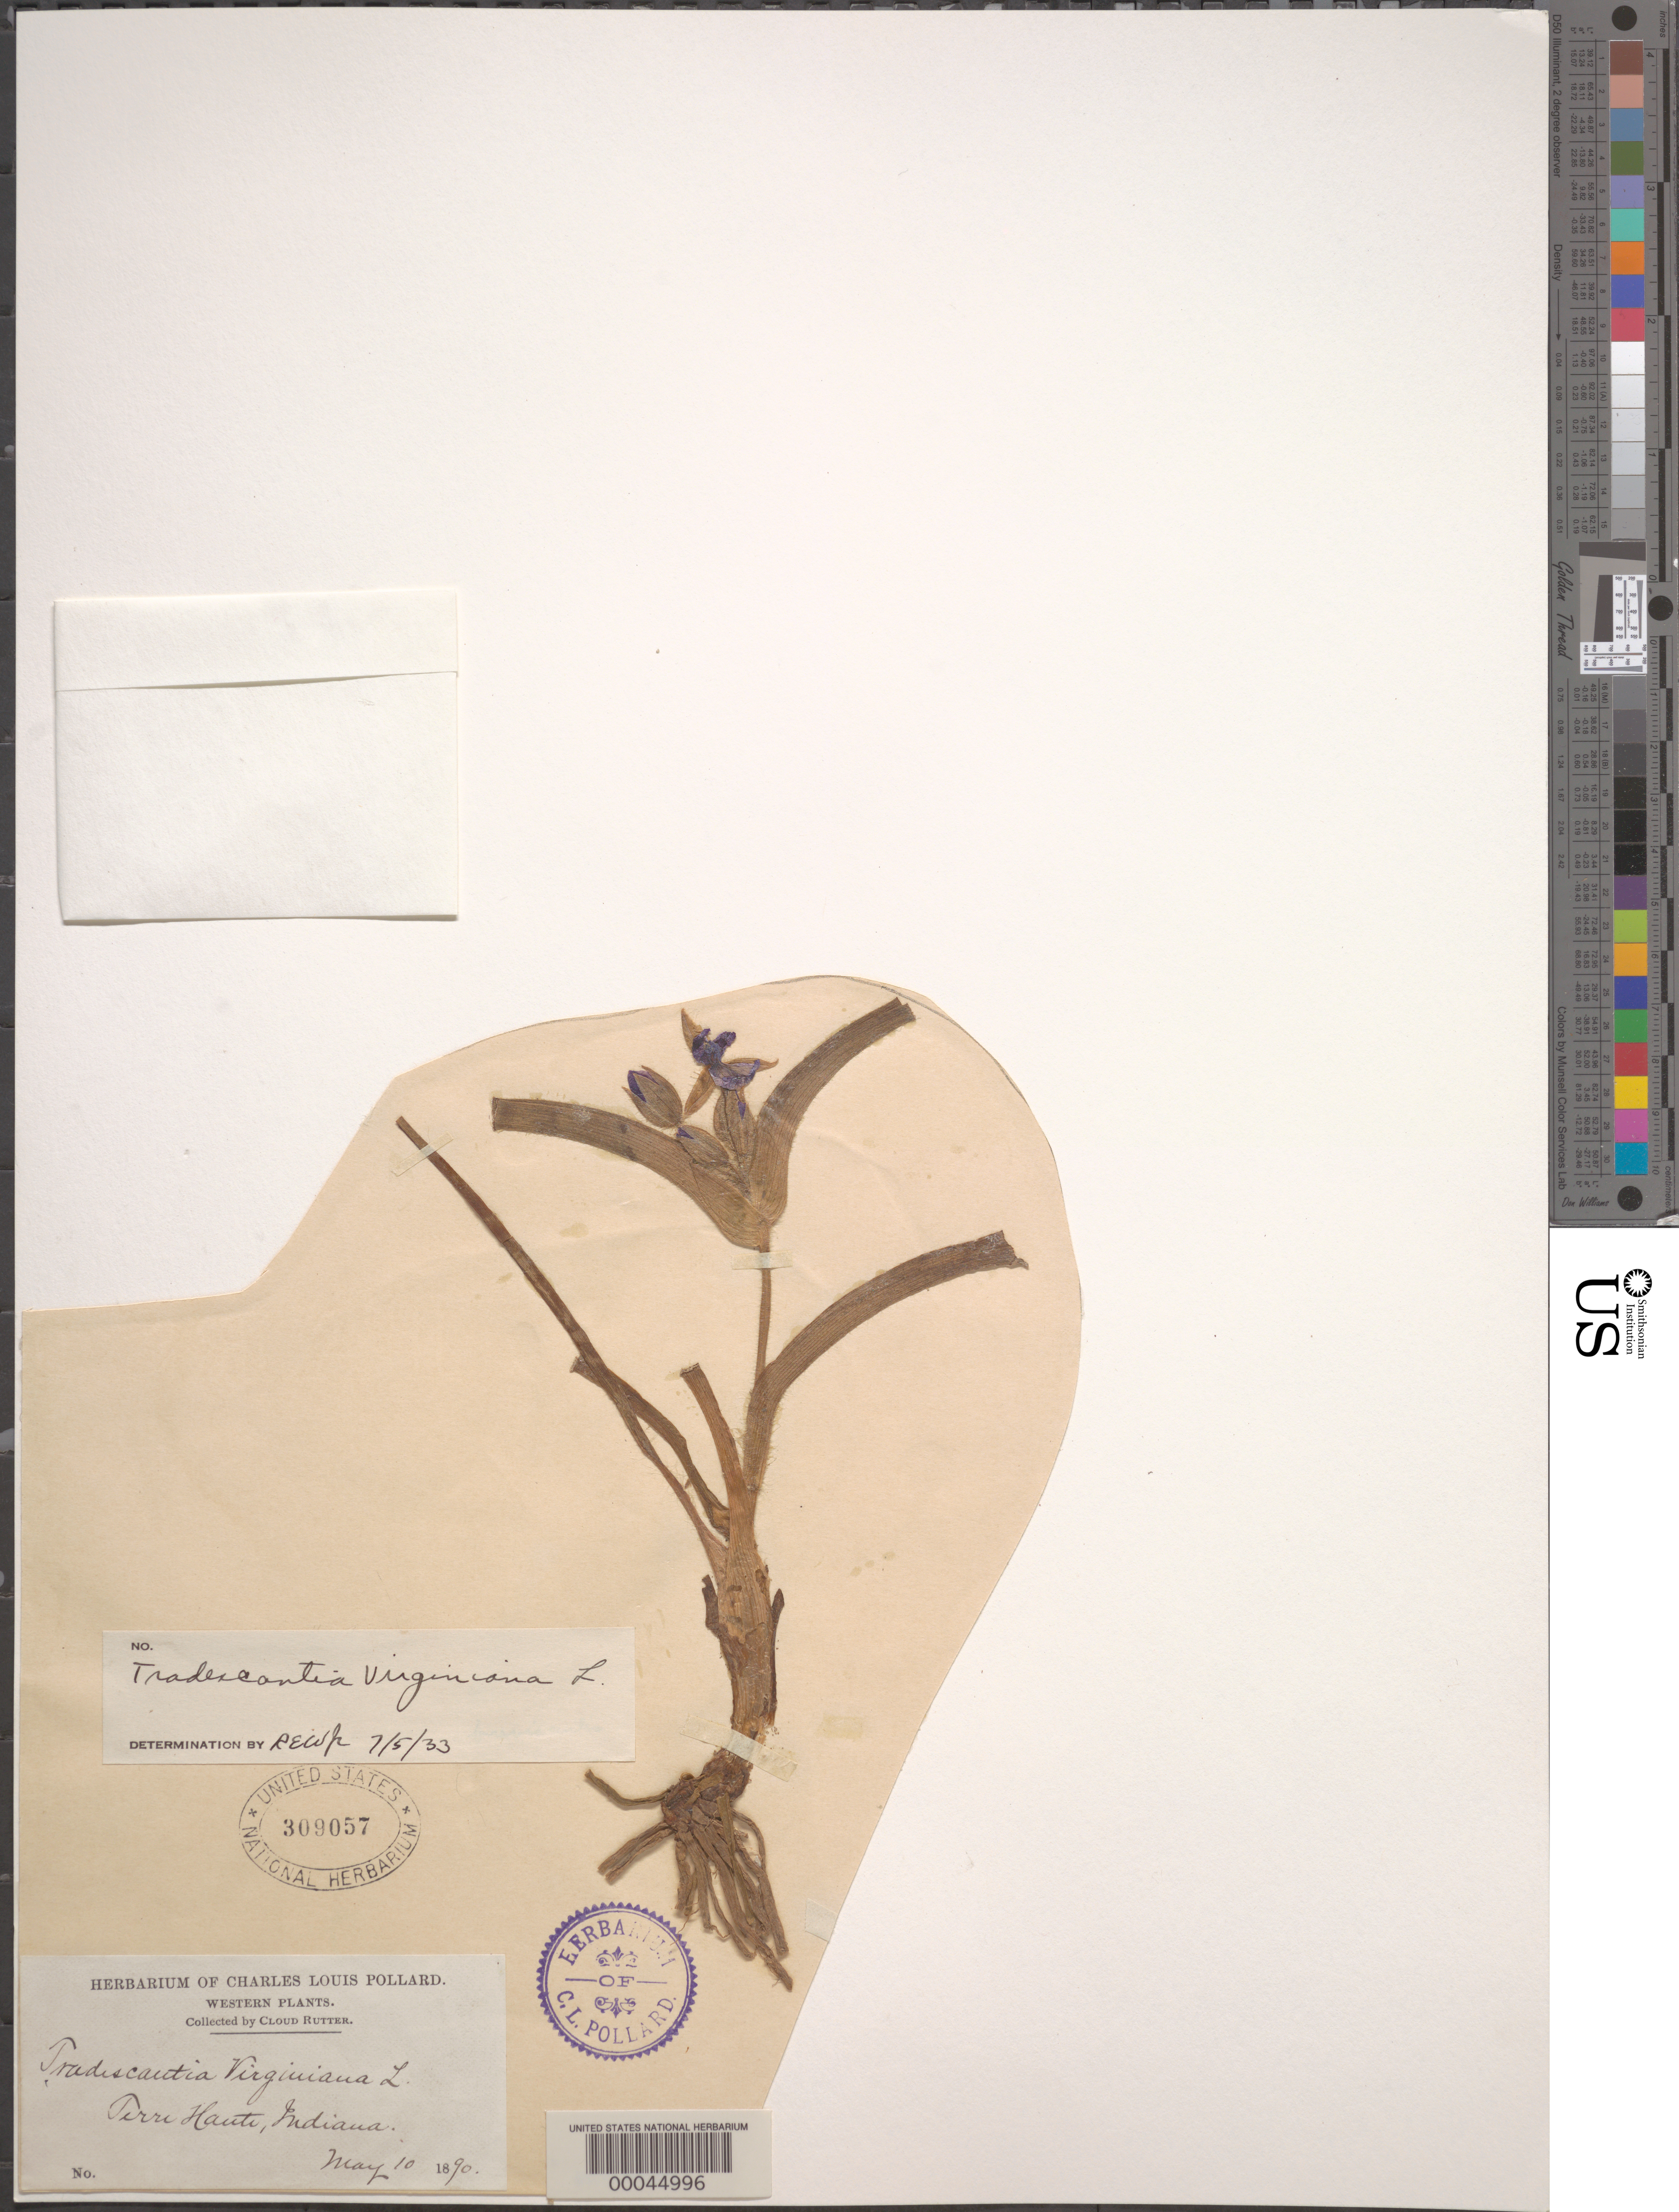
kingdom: Plantae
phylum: Tracheophyta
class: Liliopsida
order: Commelinales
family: Commelinaceae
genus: Tradescantia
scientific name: Tradescantia virginiana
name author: L.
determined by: Woodson, R. E., Jr.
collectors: C. Rutter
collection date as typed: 10 May 1890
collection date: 1890-05-10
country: United States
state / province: Indiana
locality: Terre haute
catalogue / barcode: US 309057